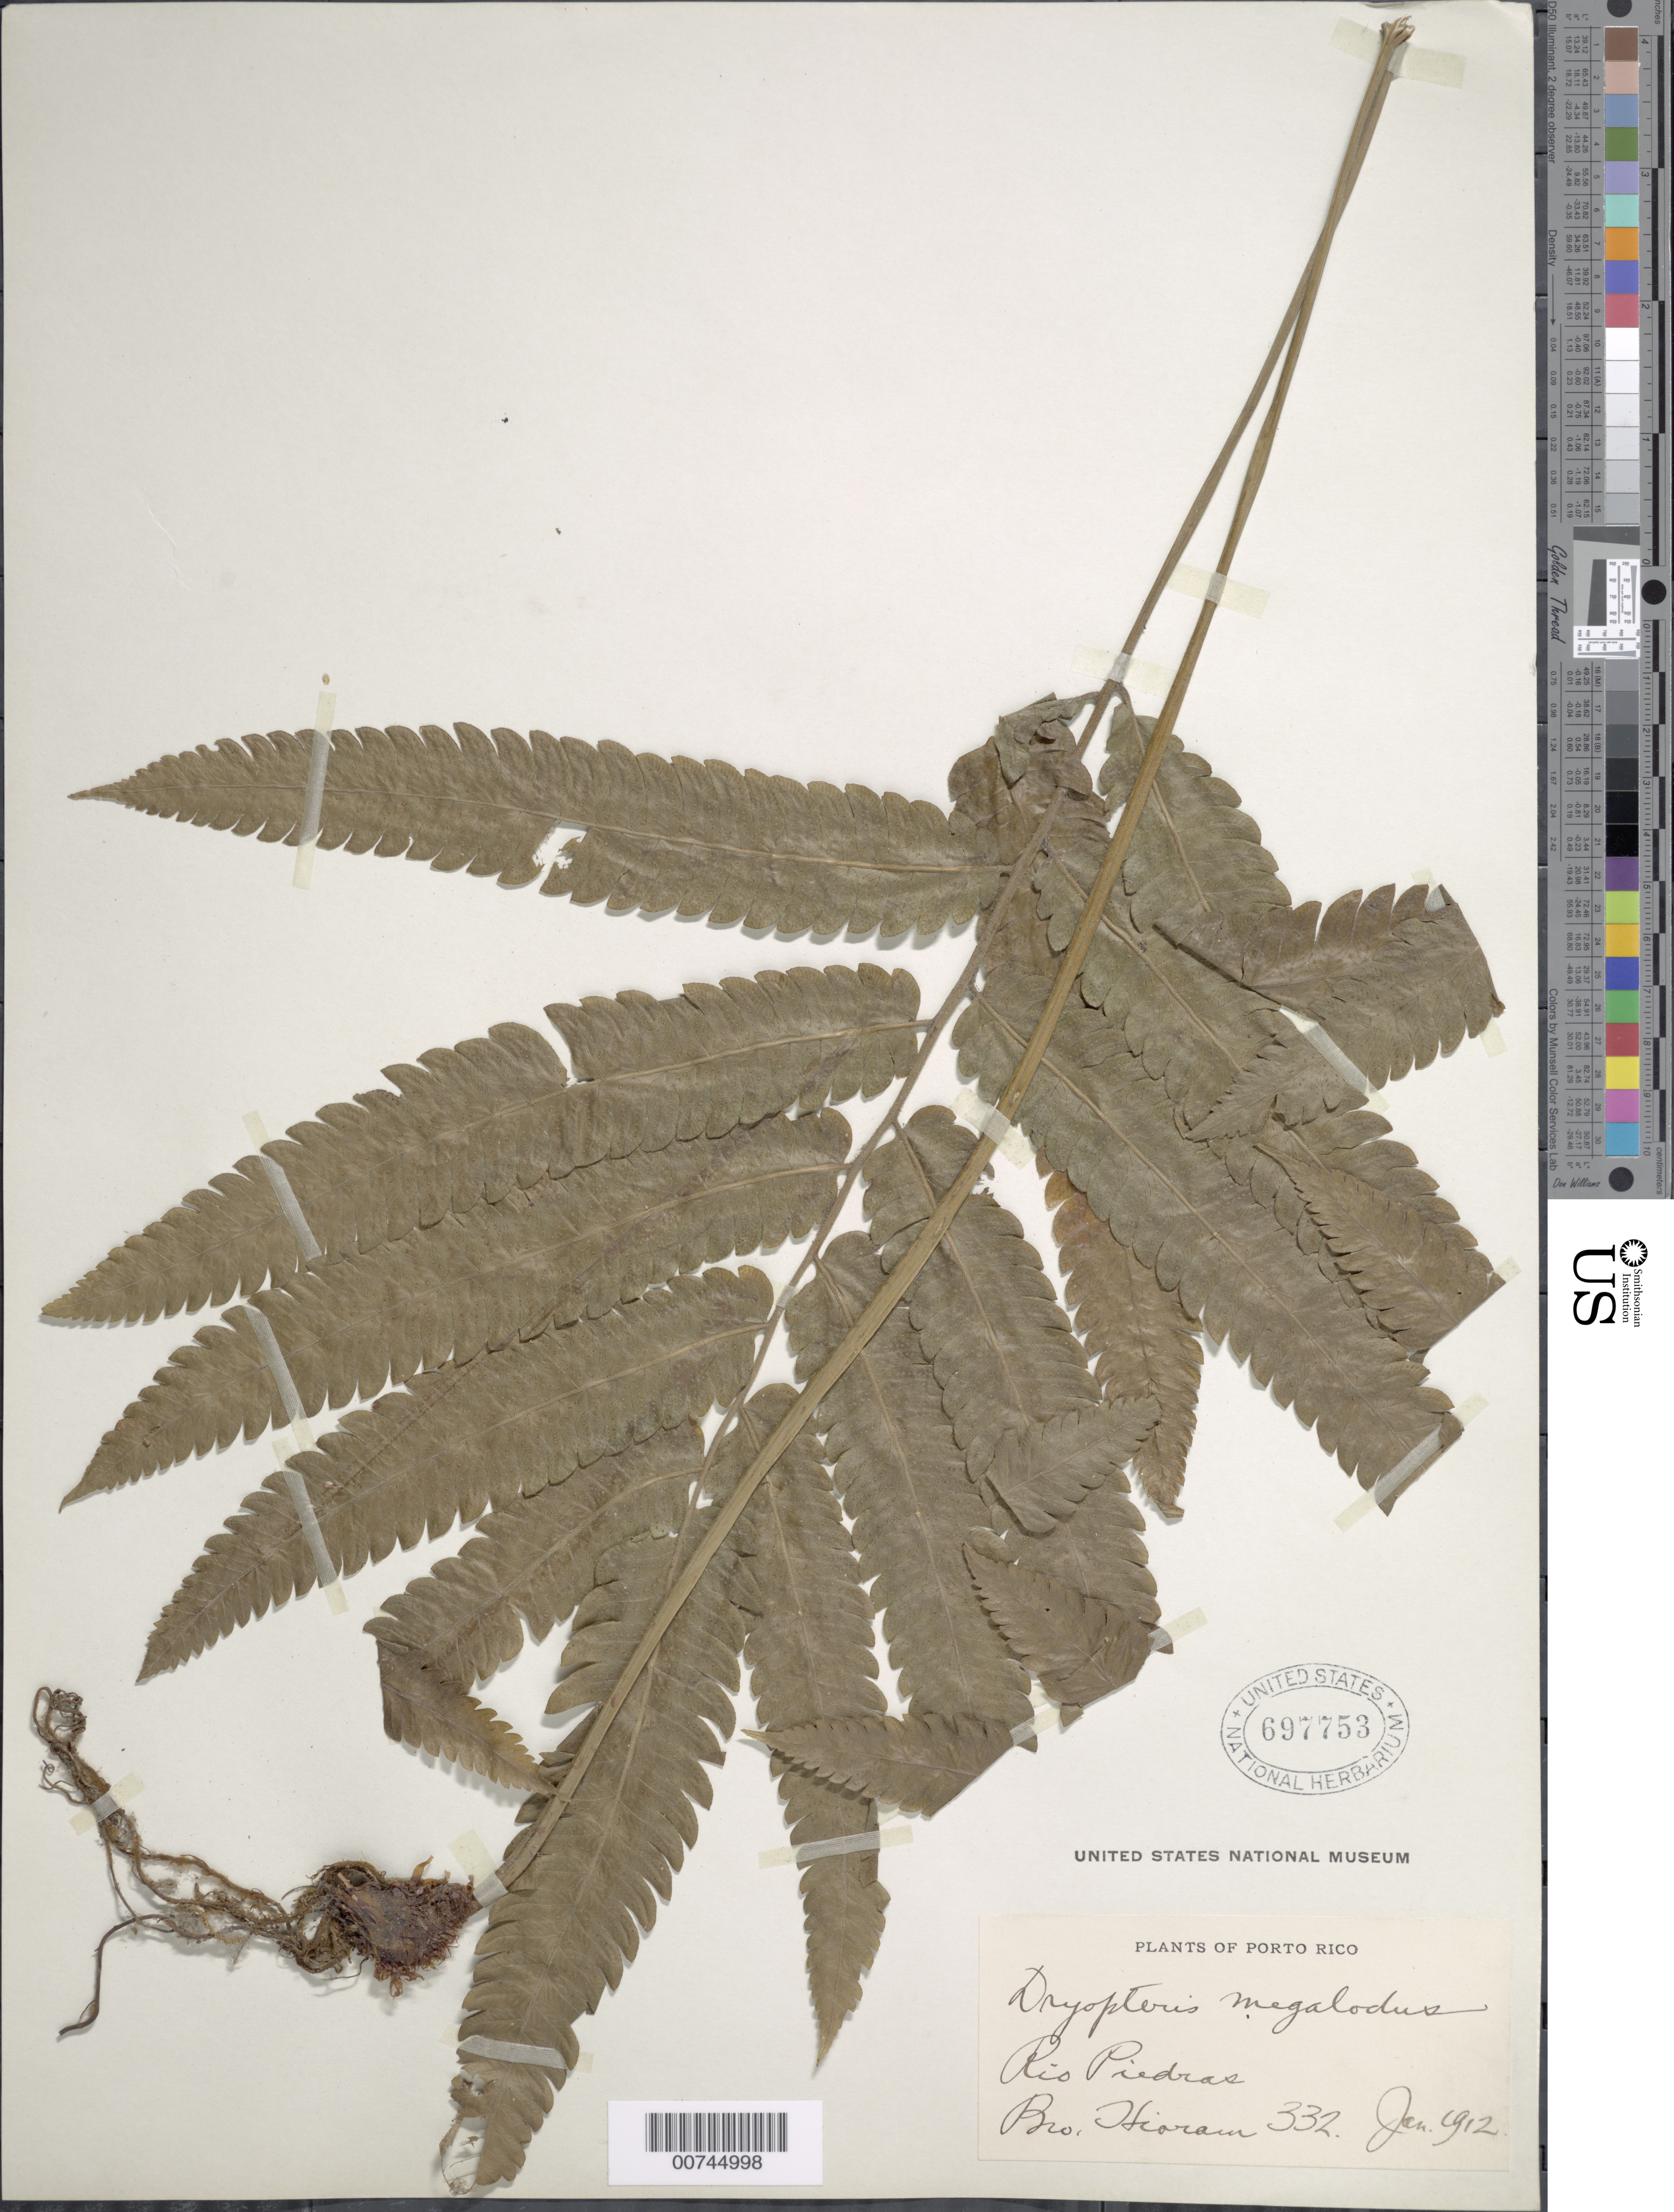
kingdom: Plantae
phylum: Tracheophyta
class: Polypodiopsida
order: Polypodiales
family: Thelypteridaceae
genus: Goniopteris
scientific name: Goniopteris pennata (Poir.) comb. nov., ined 2015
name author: (Poir.)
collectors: Bro. Hioram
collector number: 332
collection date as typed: Jan 1912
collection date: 1912-01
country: Puerto Rico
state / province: San Juan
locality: Rio Piedras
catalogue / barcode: US 697753